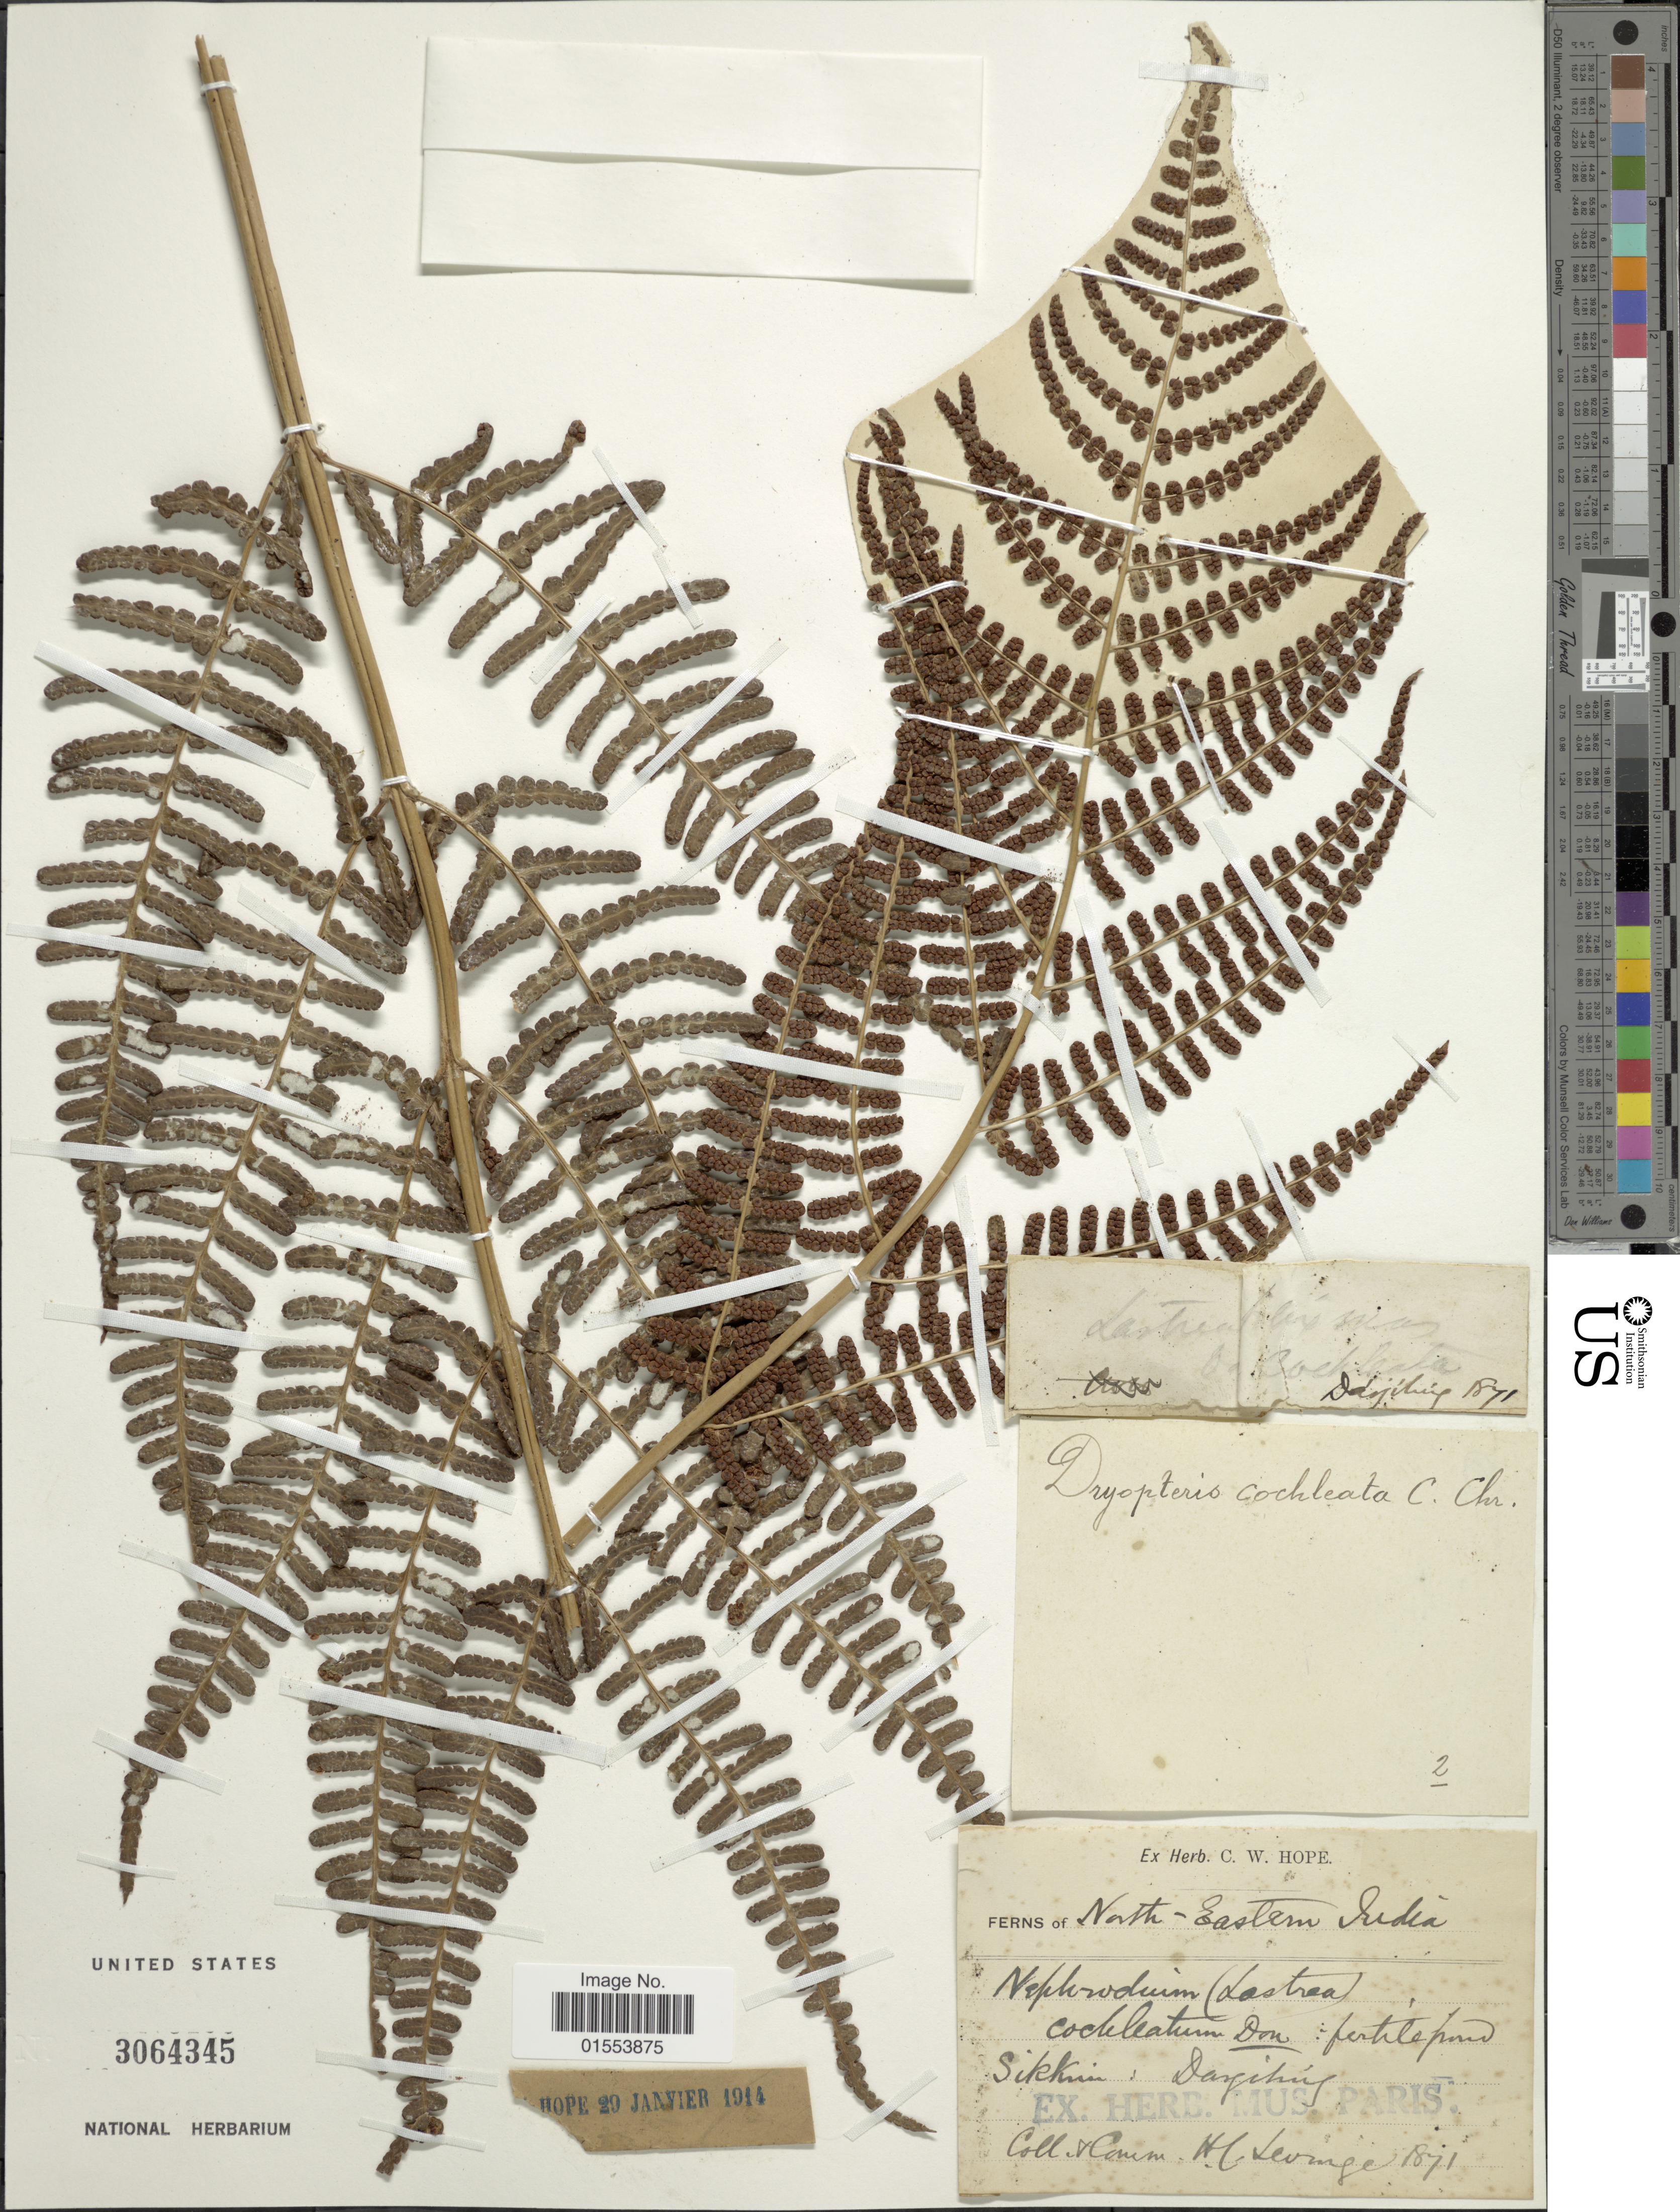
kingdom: Plantae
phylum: Tracheophyta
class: Polypodiopsida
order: Polypodiales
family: Dryopteridaceae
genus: Dryopteris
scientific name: Dryopteris cochleata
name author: (D. Don) C. Chr.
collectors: H. Levinge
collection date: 1871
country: India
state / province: West Bengal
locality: North -Eastern India. Sikkim: Darjiling.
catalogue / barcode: US 3064345